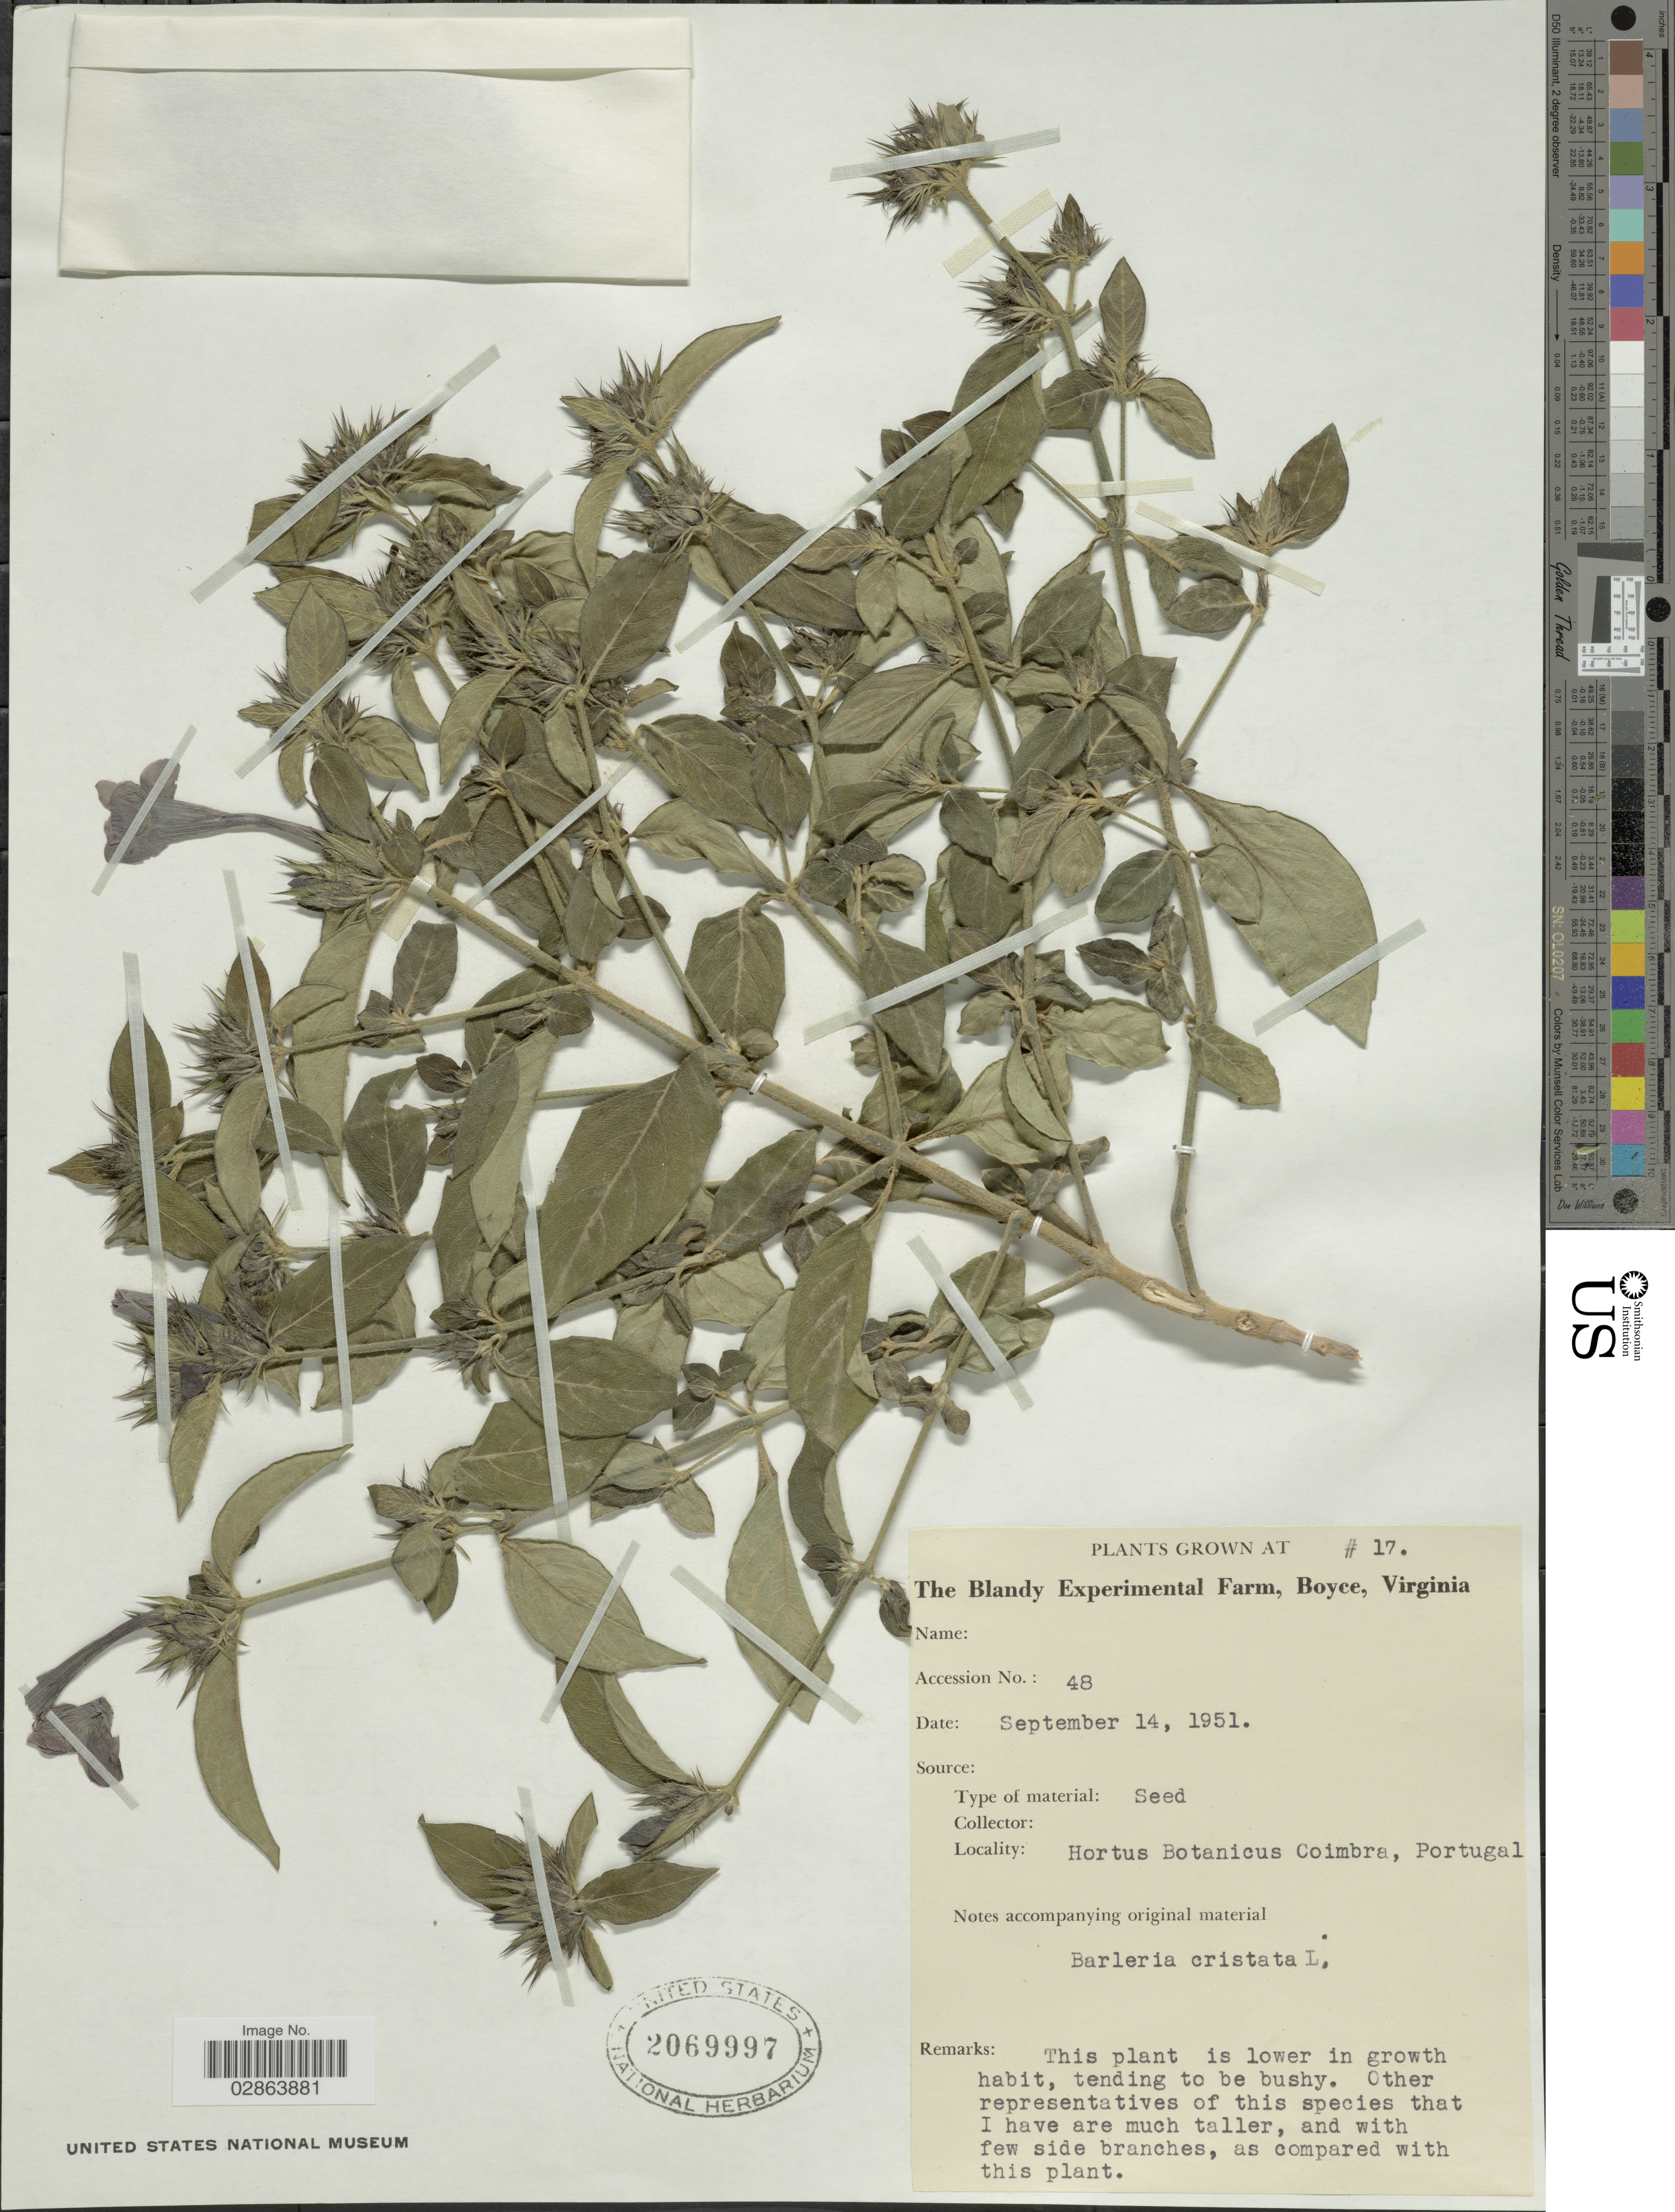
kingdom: Plantae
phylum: Tracheophyta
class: Magnoliopsida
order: Lamiales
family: Acanthaceae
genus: Barleria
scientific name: Barleria cristata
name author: L.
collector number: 17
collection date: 1951-09-14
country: United States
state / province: Virginia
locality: The Blandy Experimental Farm, Boyce.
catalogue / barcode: US 2069997